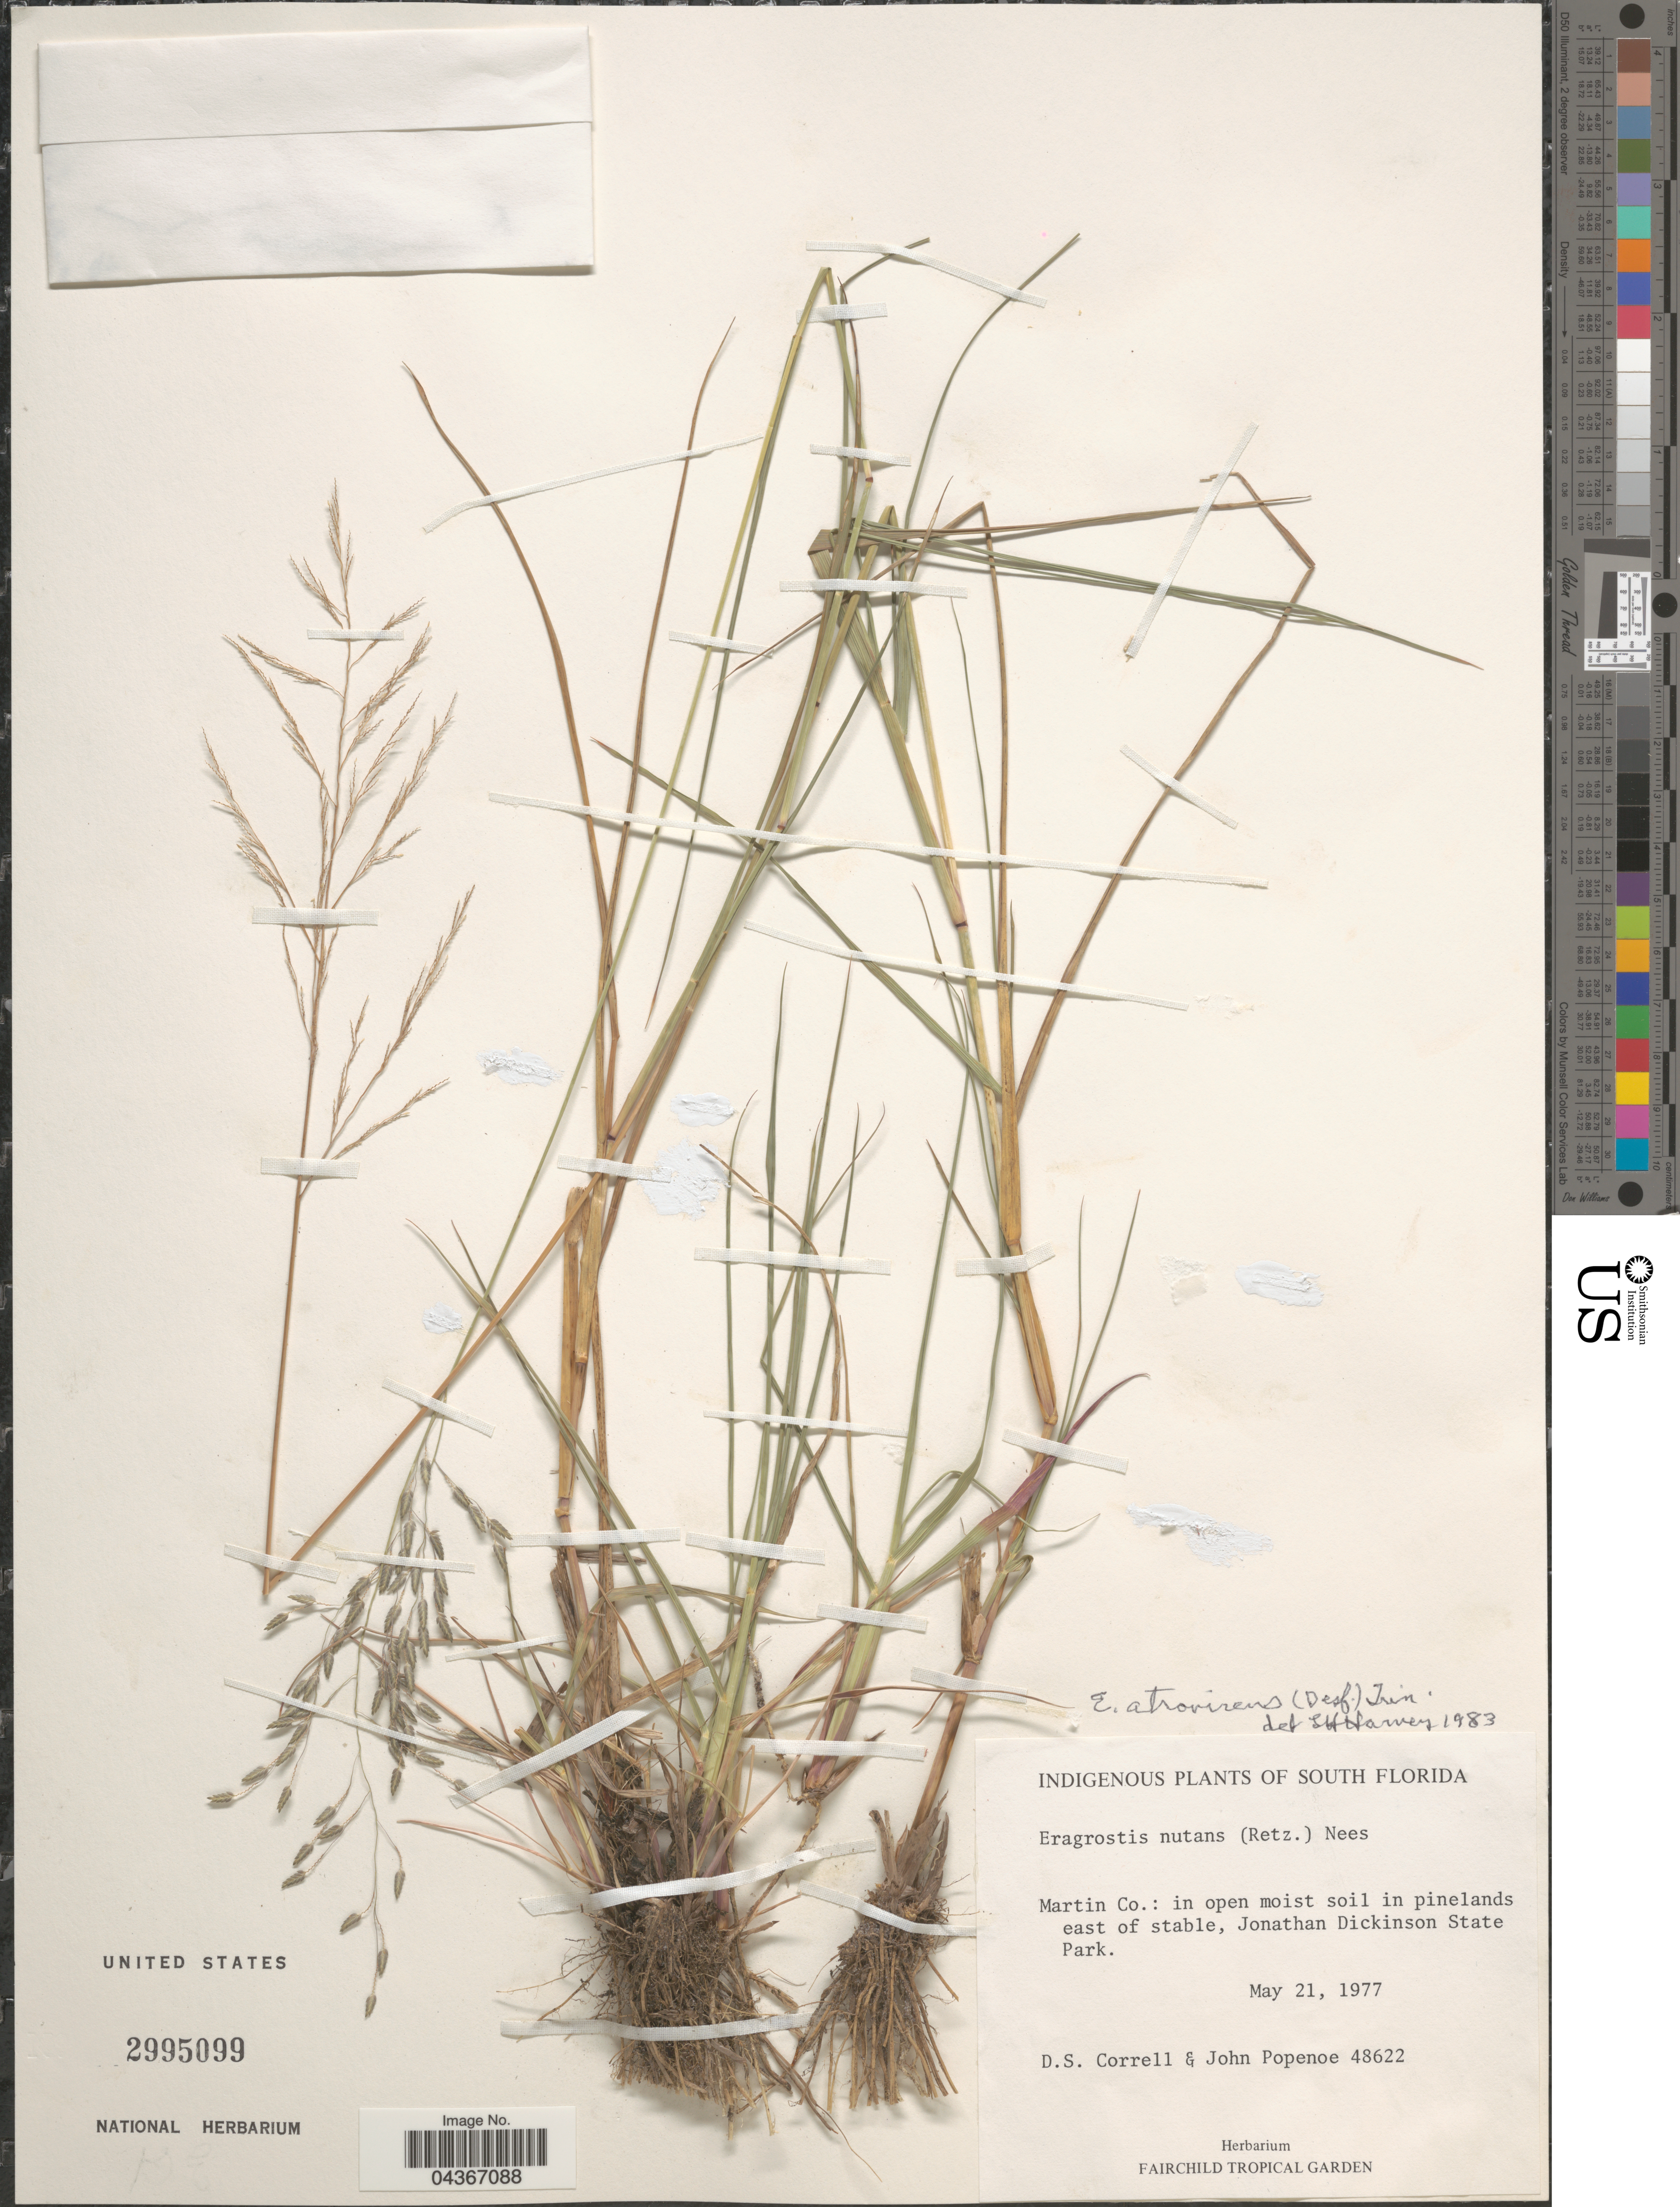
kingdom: Plantae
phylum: Tracheophyta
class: Liliopsida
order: Poales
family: Poaceae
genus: Eragrostis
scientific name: Eragrostis atrovirens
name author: Lange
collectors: D. S. Correll & J. Popenoe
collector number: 48622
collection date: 1977-05-21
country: United States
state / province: Florida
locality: South Florida. Martin Co.: in open moist soil in pinelands east of stable, Jonathan Dickinson State Park.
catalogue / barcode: US 2995099